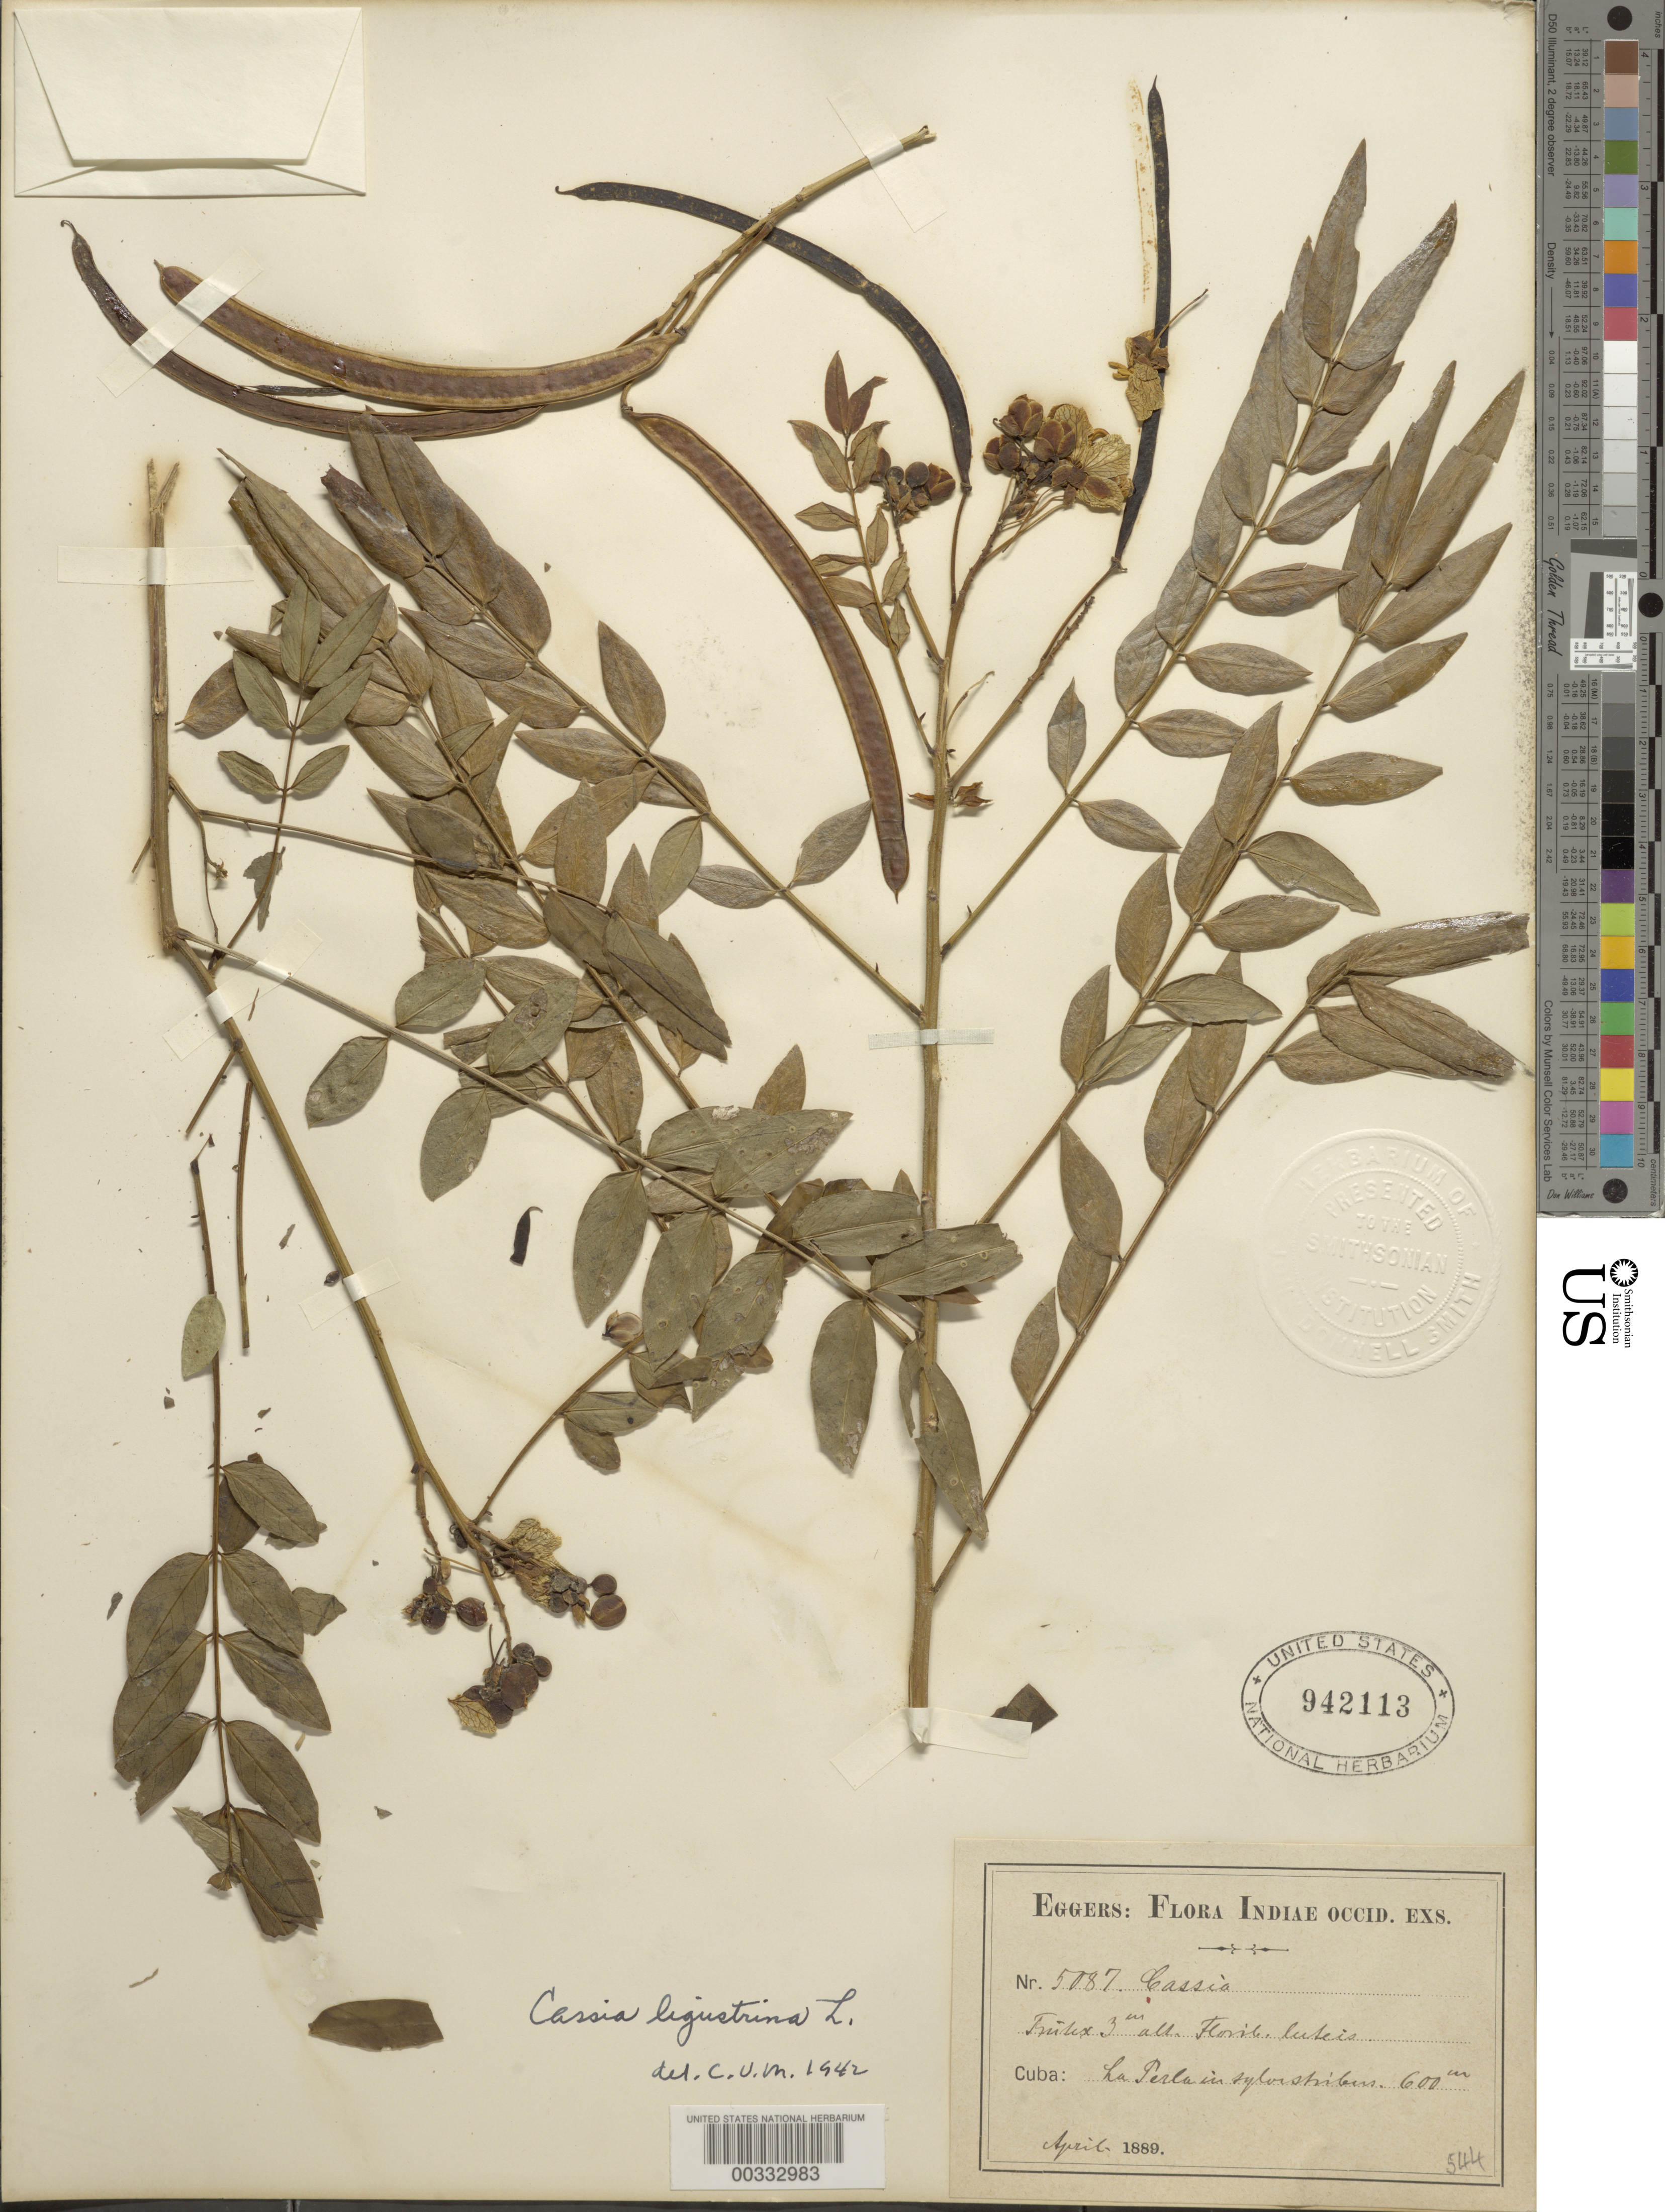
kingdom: Plantae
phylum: Tracheophyta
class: Magnoliopsida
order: Fabales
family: Fabaceae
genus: Senna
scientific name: Senna ligustrina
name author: (L.) H.S. Irwin & Barneby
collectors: H. F. A. von Eggers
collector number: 5087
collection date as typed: Apr 1889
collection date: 1889-04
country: Cuba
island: Greater Antilles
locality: La Perla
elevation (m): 600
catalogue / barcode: US 942113